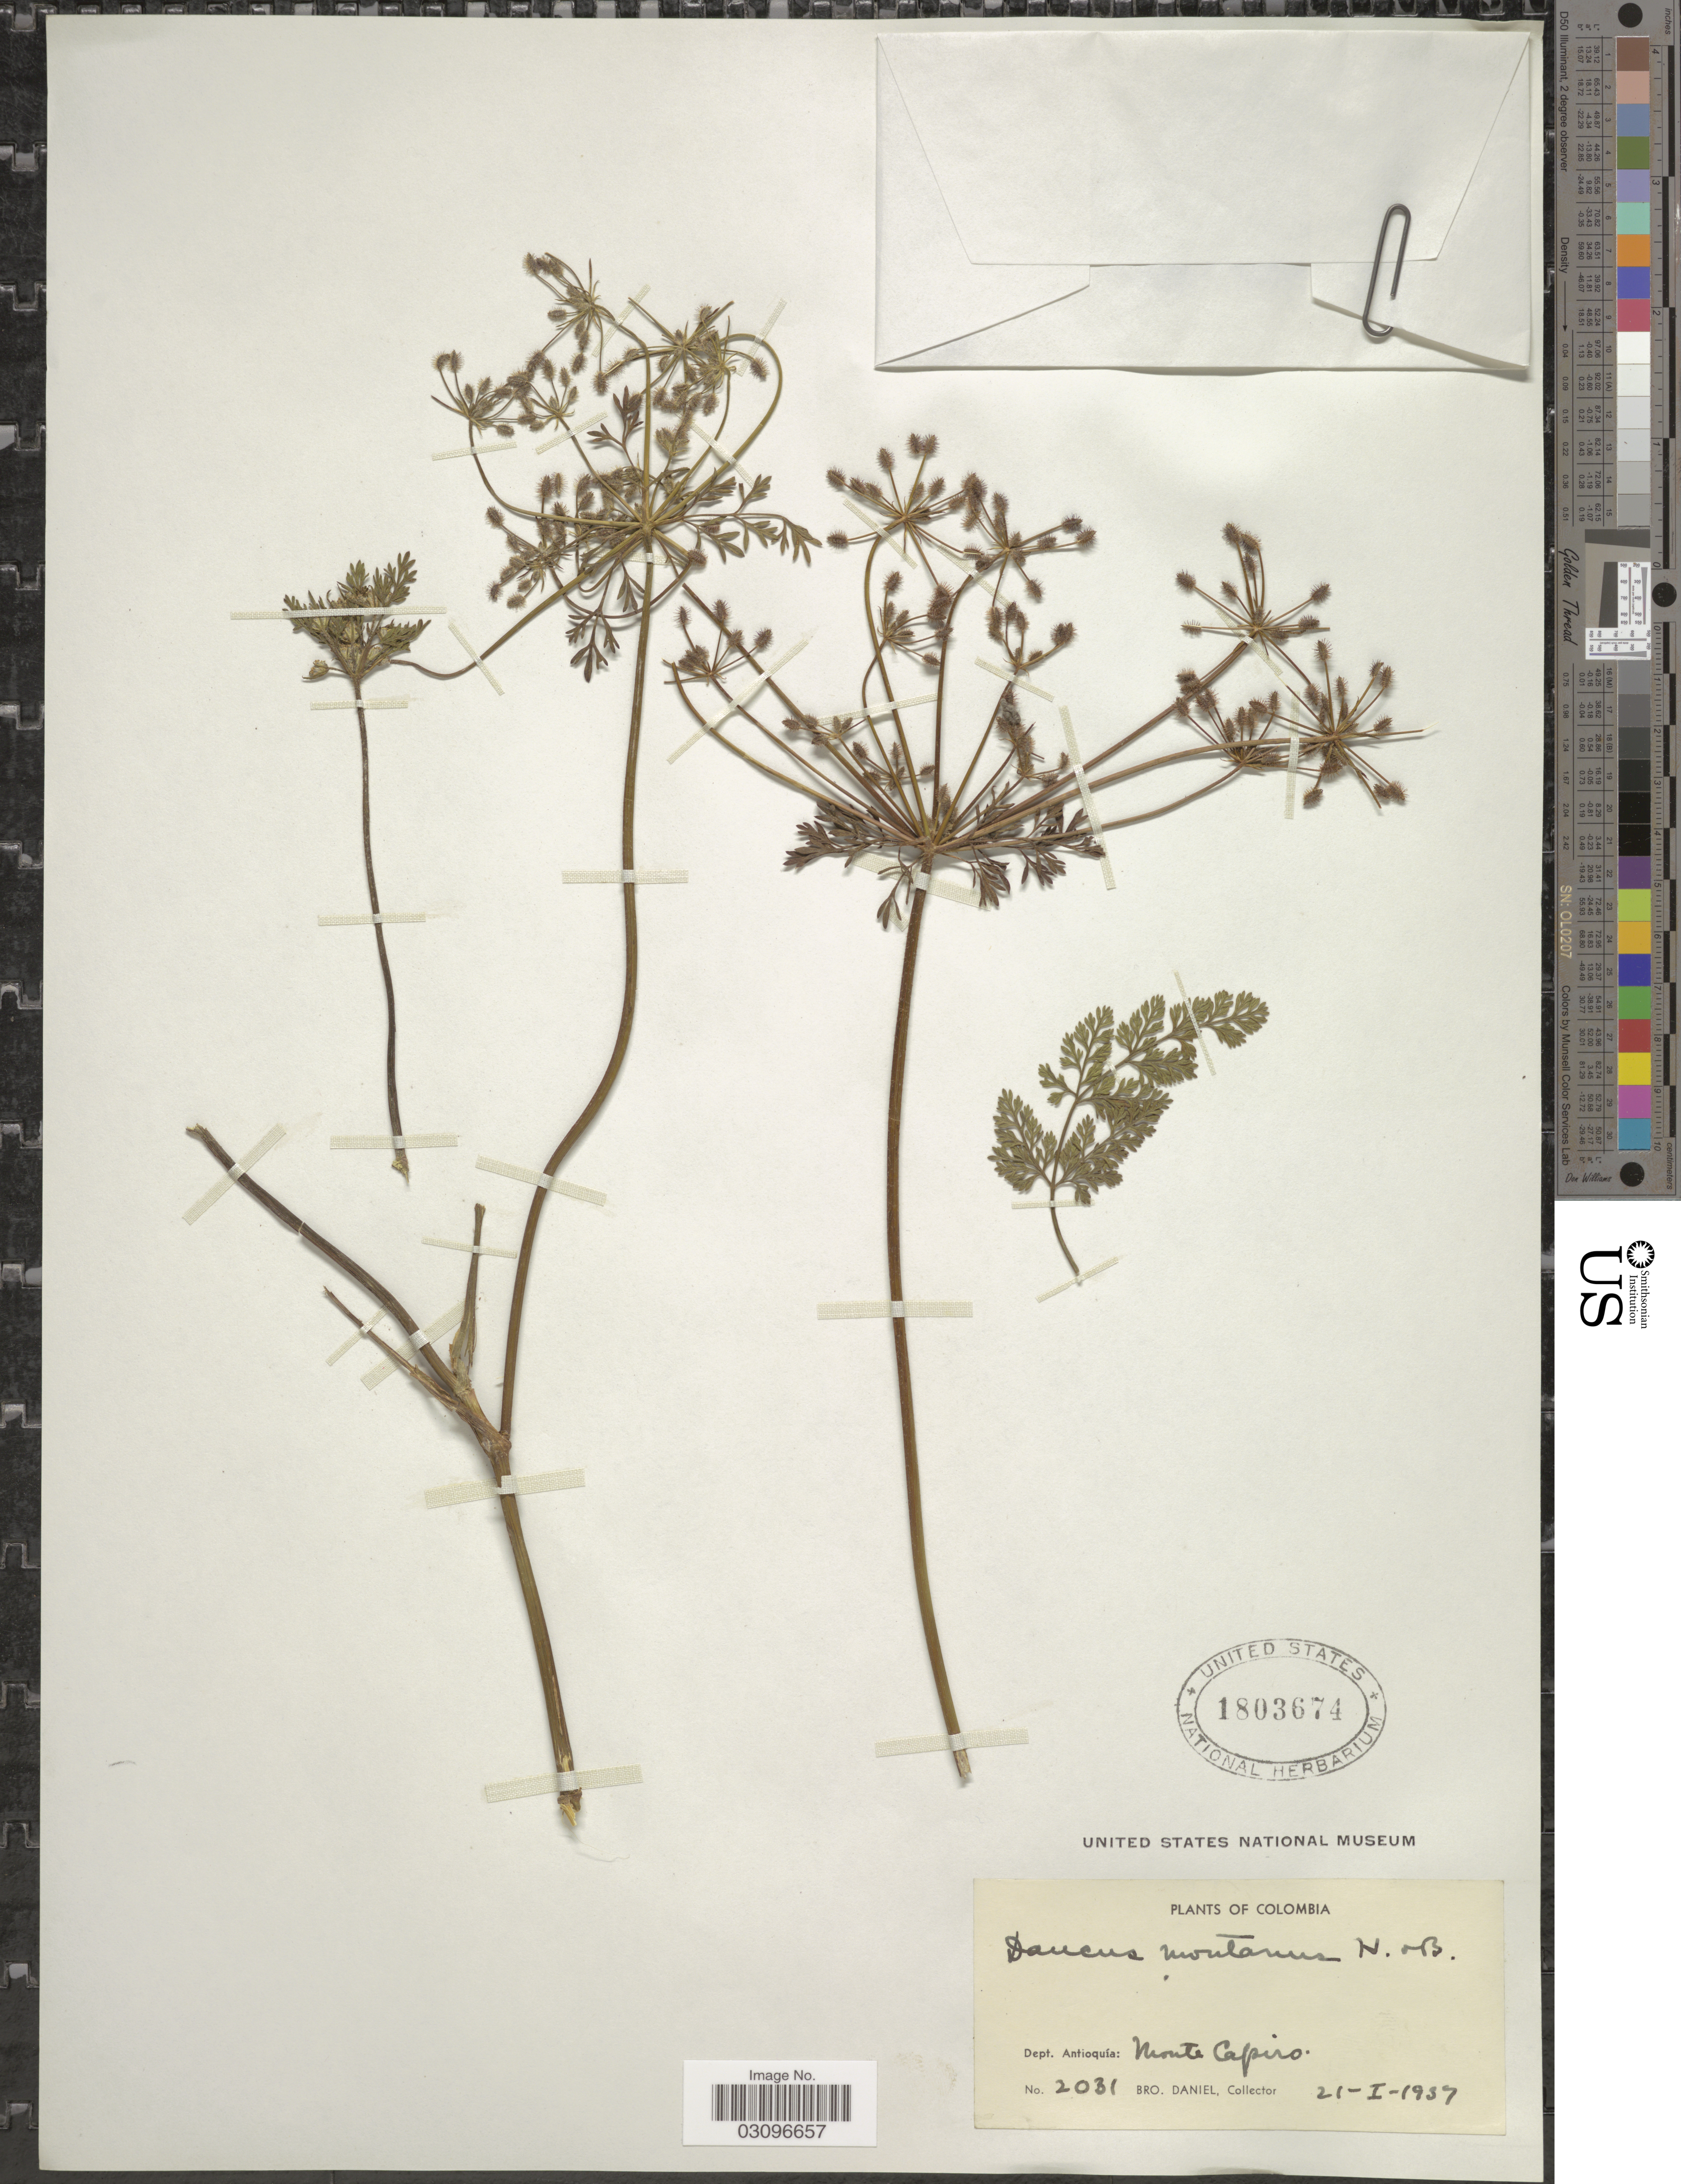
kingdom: Plantae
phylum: Tracheophyta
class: Magnoliopsida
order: Apiales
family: Apiaceae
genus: Daucus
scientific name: Daucus montanus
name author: Humb. & Bonpl. ex Spreng.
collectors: Bro. Daniel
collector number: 2031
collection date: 1937-01-21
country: Colombia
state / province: Antioquia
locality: Dept. Antioquia: Monte Capiro.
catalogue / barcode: US 1803674